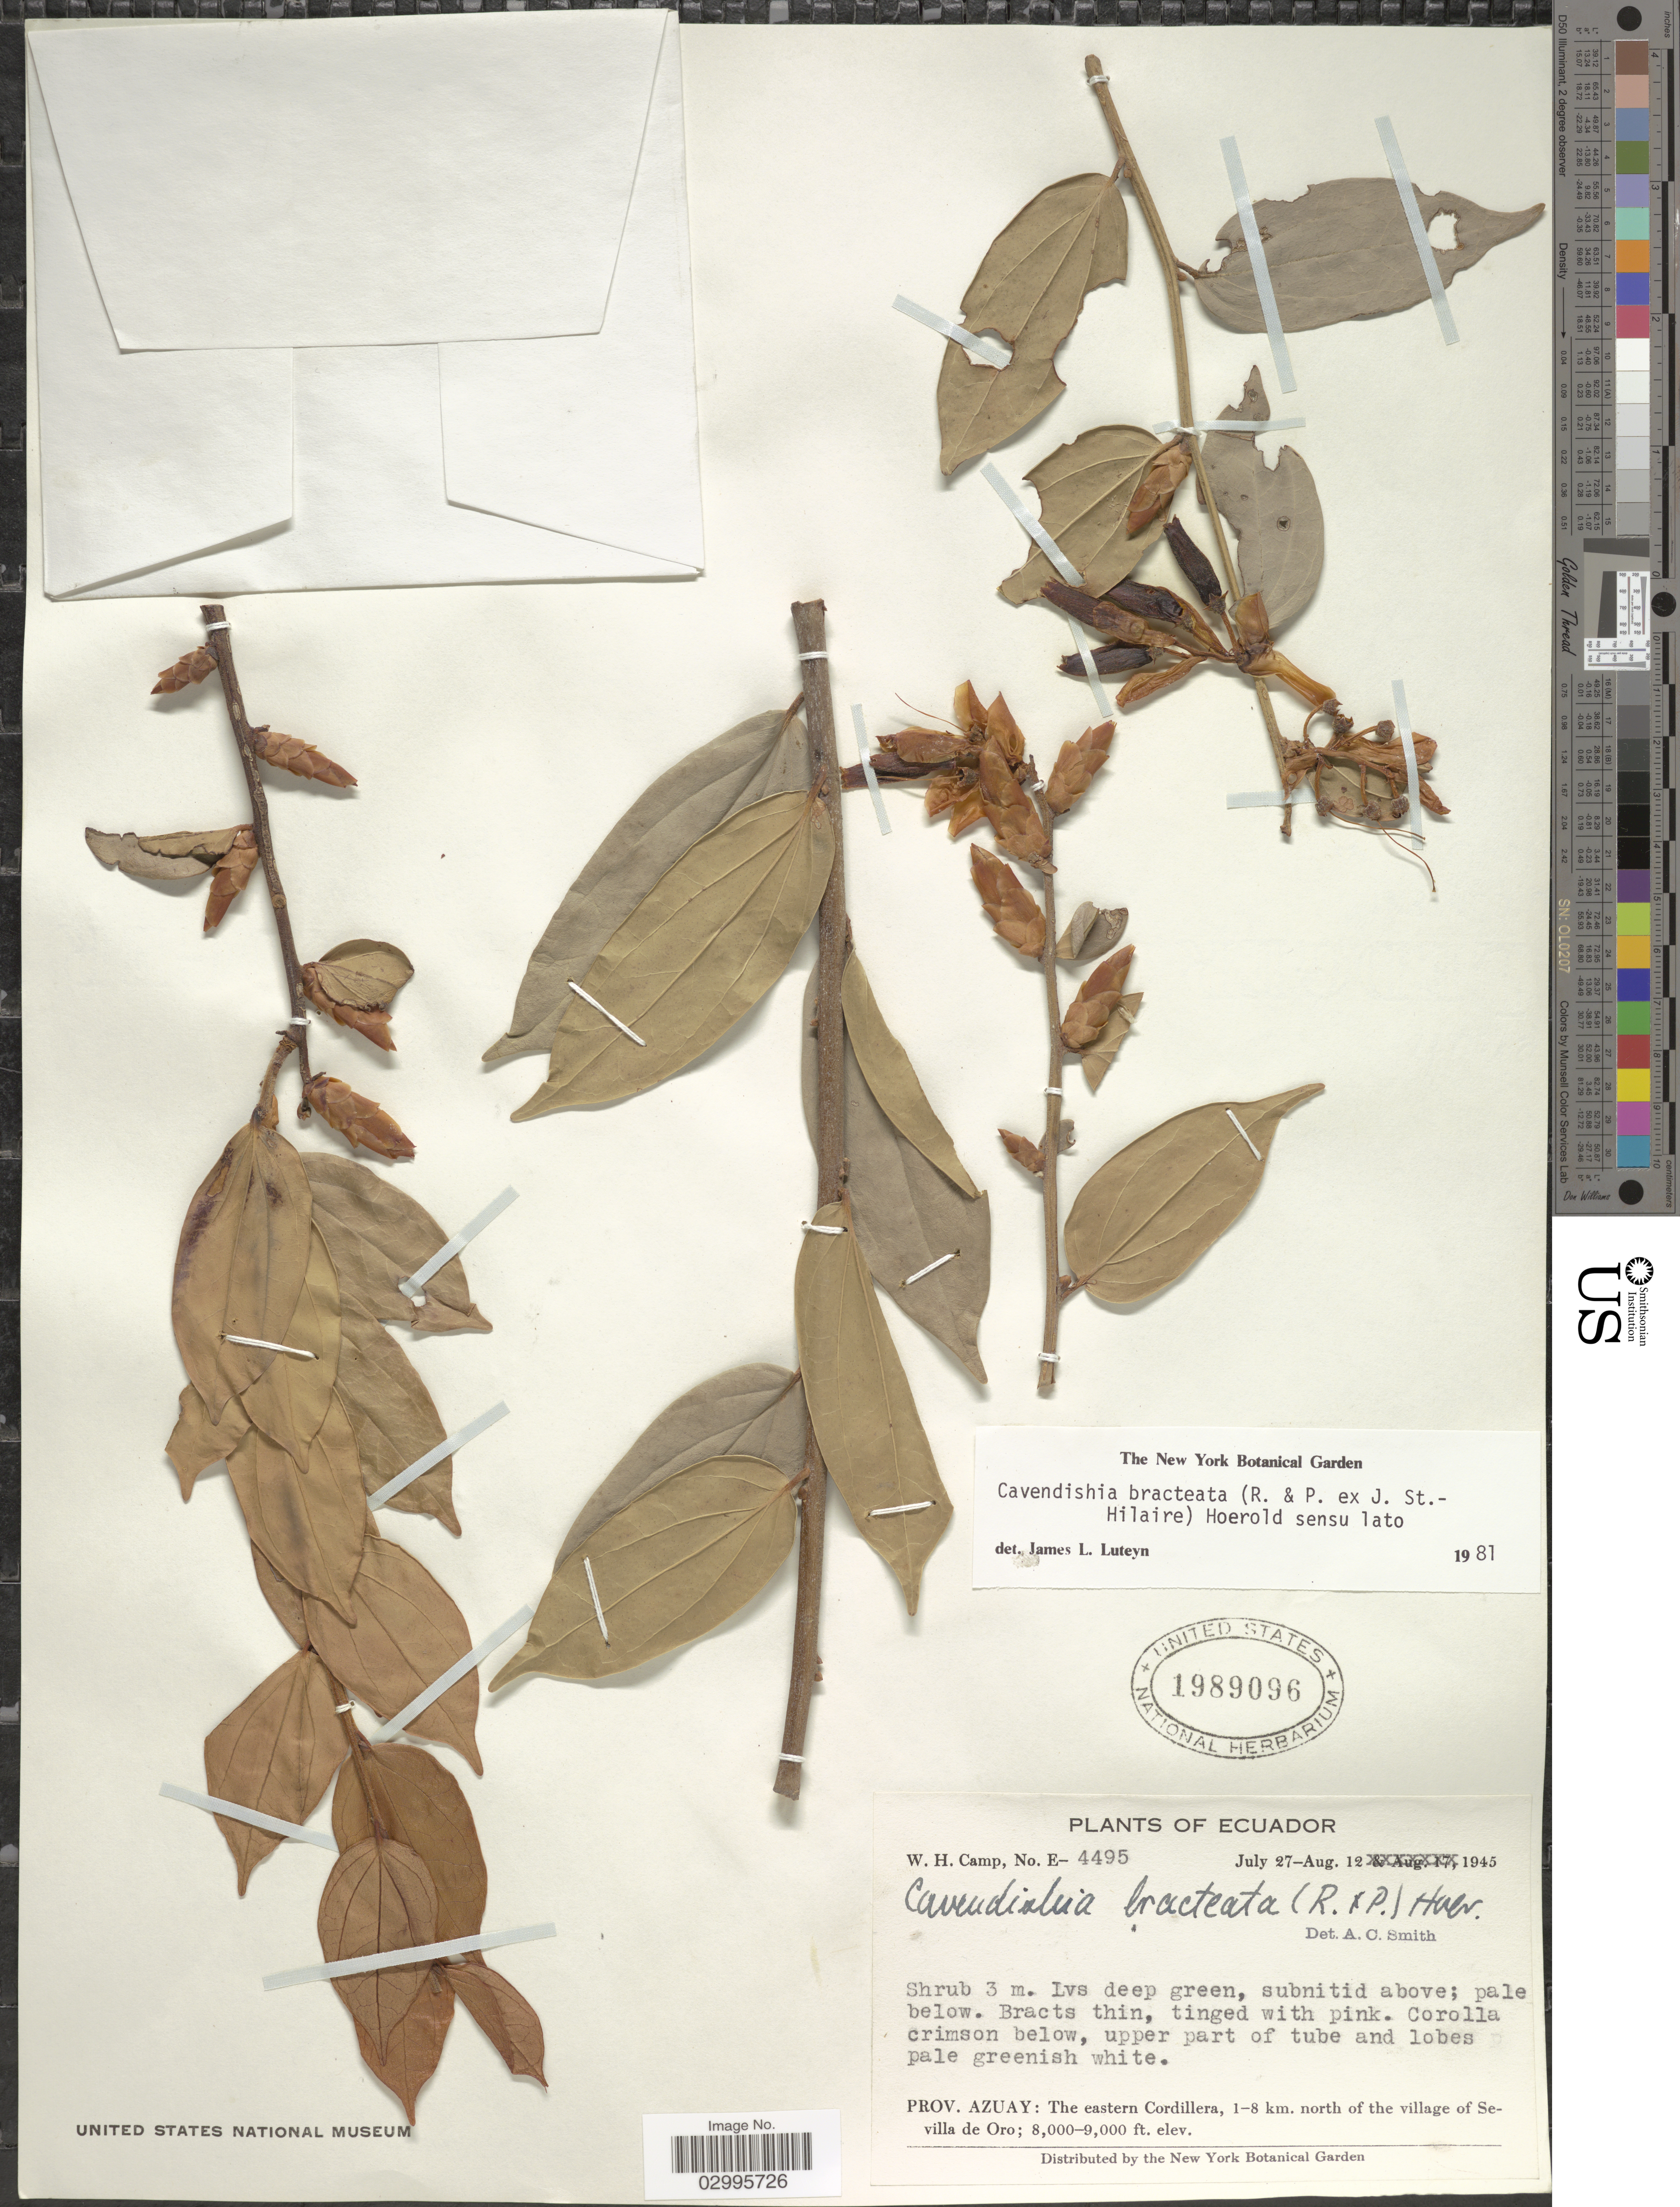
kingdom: Plantae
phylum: Tracheophyta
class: Magnoliopsida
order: Ericales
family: Ericaceae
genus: Cavendishia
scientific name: Cavendishia bracteata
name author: (Ruiz & Pav. ex J. St.-Hil.) Hoerold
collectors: W. H. Camp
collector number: E-4495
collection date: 1945-07-27/1945-08-12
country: Ecuador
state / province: Azuay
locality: The eastern Cordillera, 1-8 km. north of the village of Sevilla de Oro.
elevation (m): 2438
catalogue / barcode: US 1989096